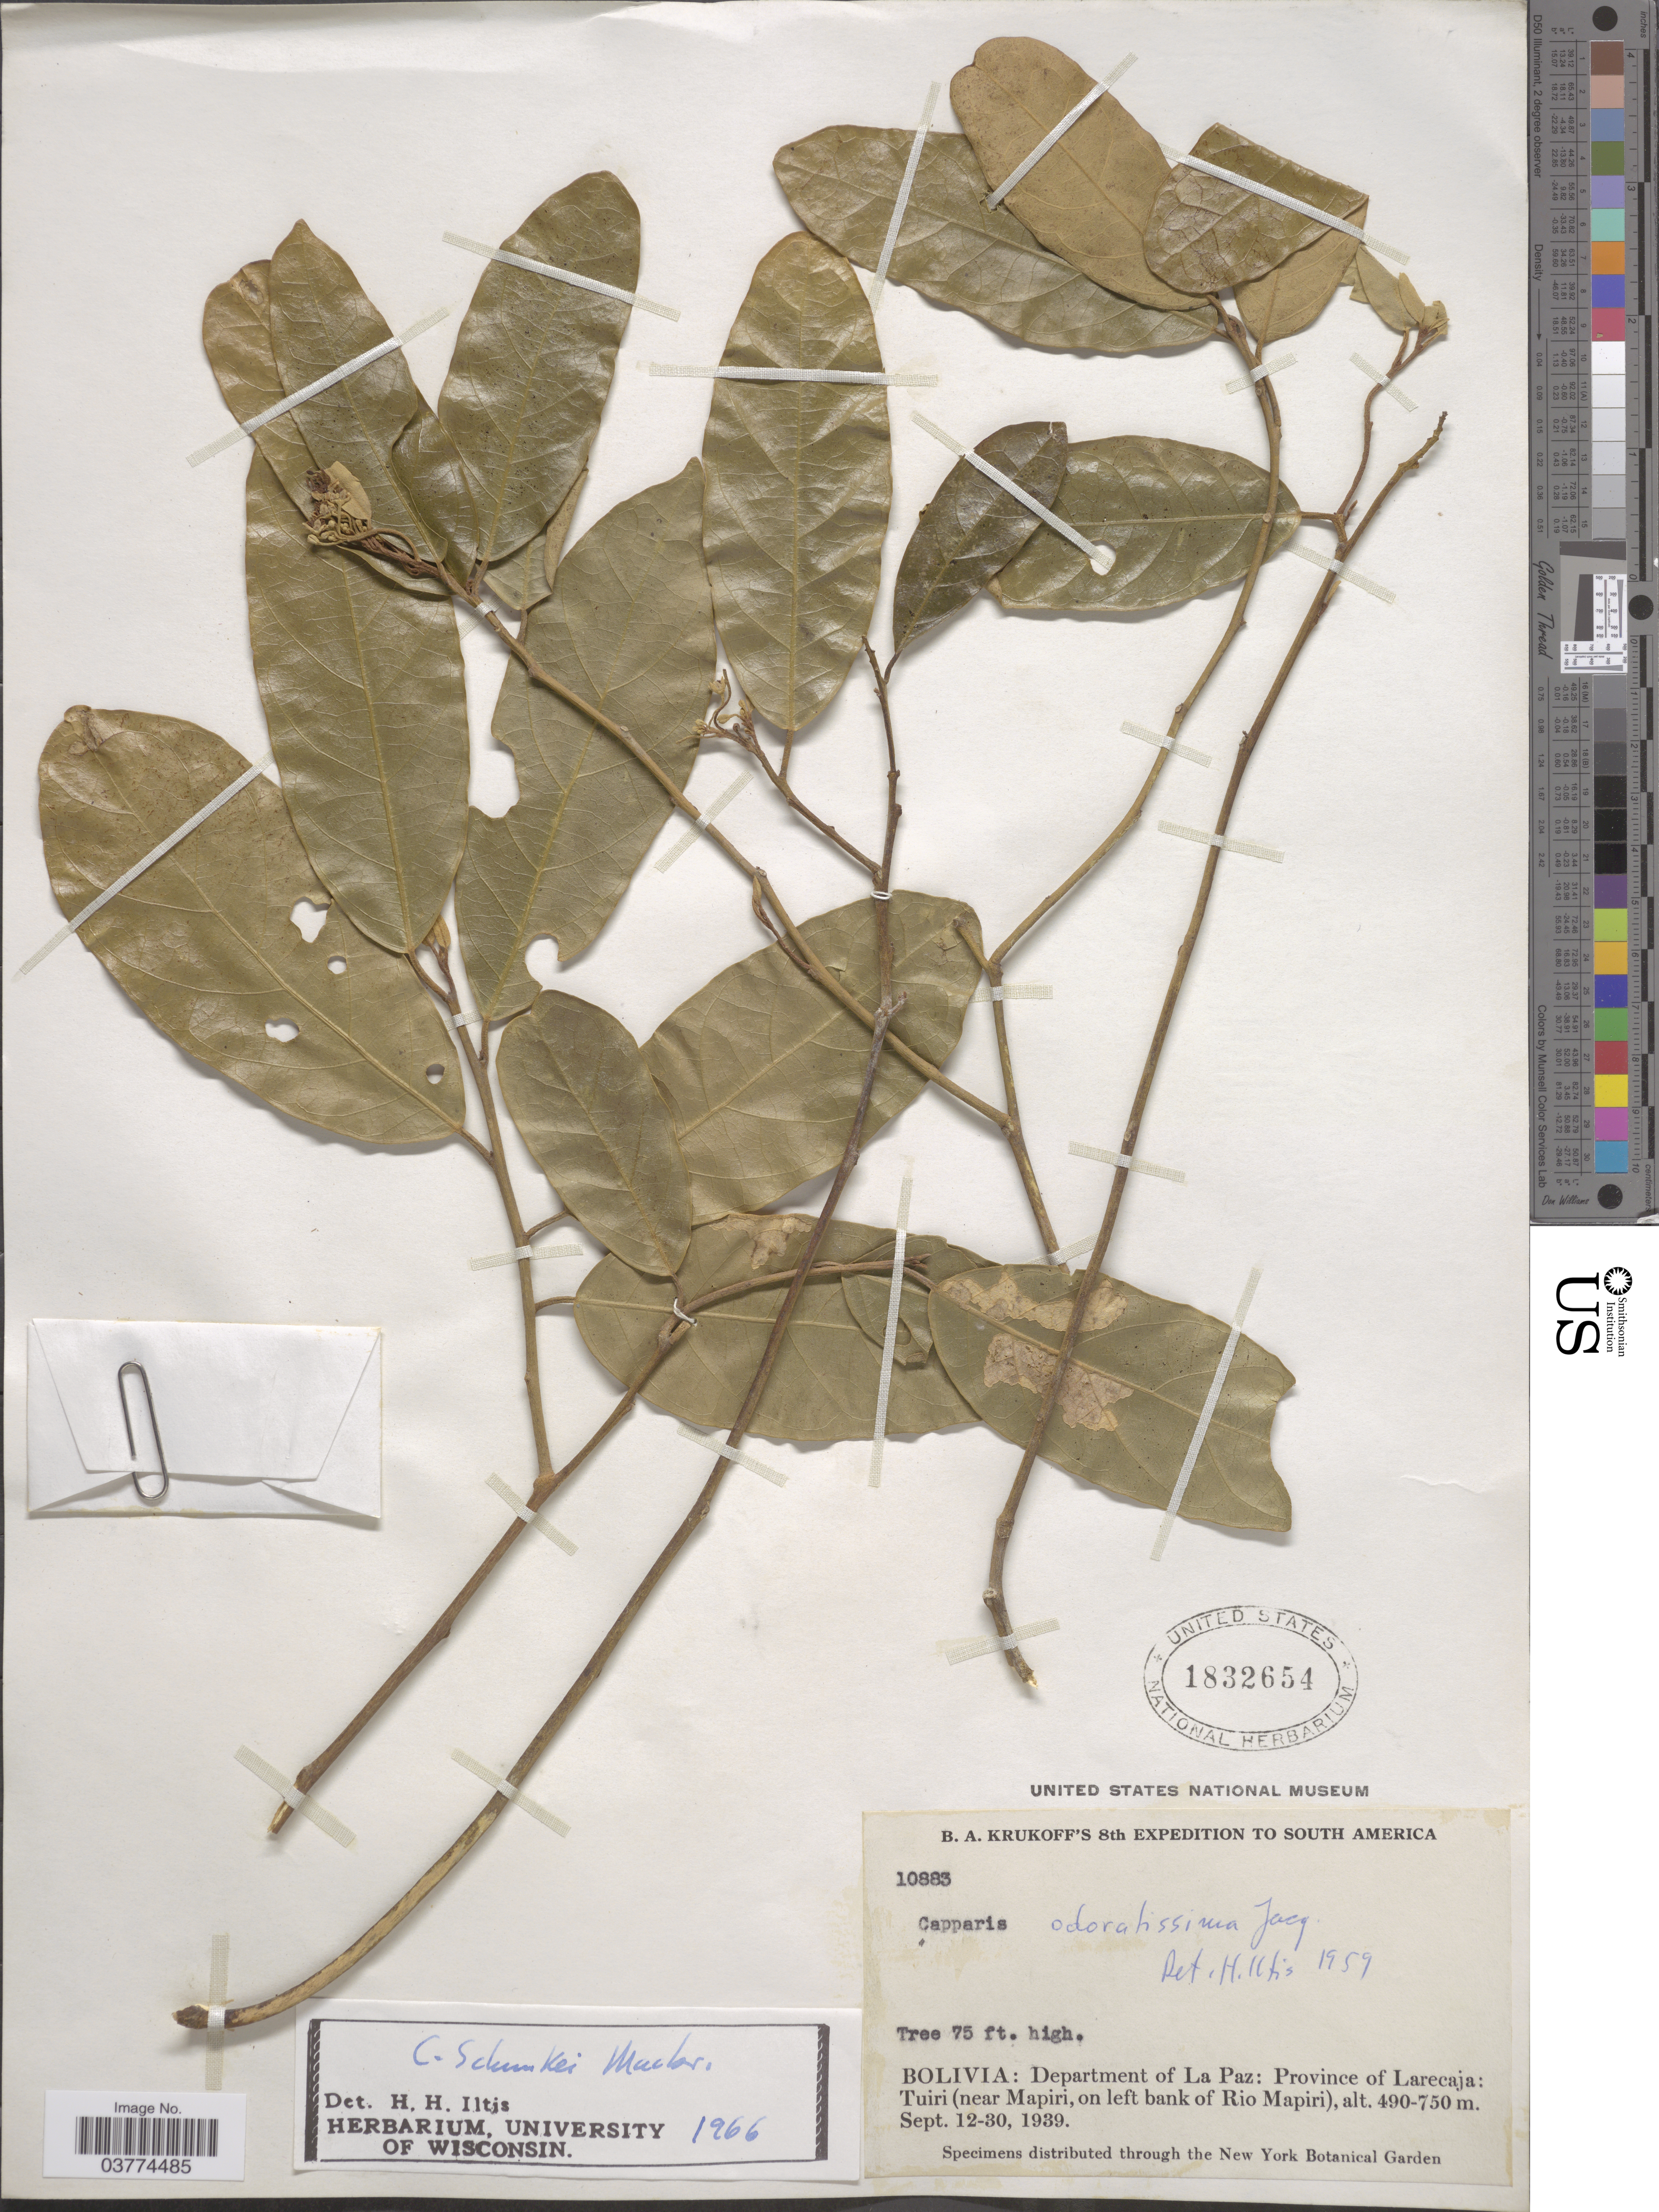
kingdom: Plantae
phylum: Tracheophyta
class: Magnoliopsida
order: Brassicales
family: Capparaceae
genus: Preslianthus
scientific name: Preslianthus pittieri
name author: (Standl.) Cornejo & Iltis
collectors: B. A. Krukoff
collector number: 10883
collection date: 1939-09-12/1939-09-30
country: Bolivia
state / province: La Paz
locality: Department of La Paz: Province of Larecaja: Tuiri (near Mapiri, on left bank of Rio Mapiri).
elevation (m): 490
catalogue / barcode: US 1832654